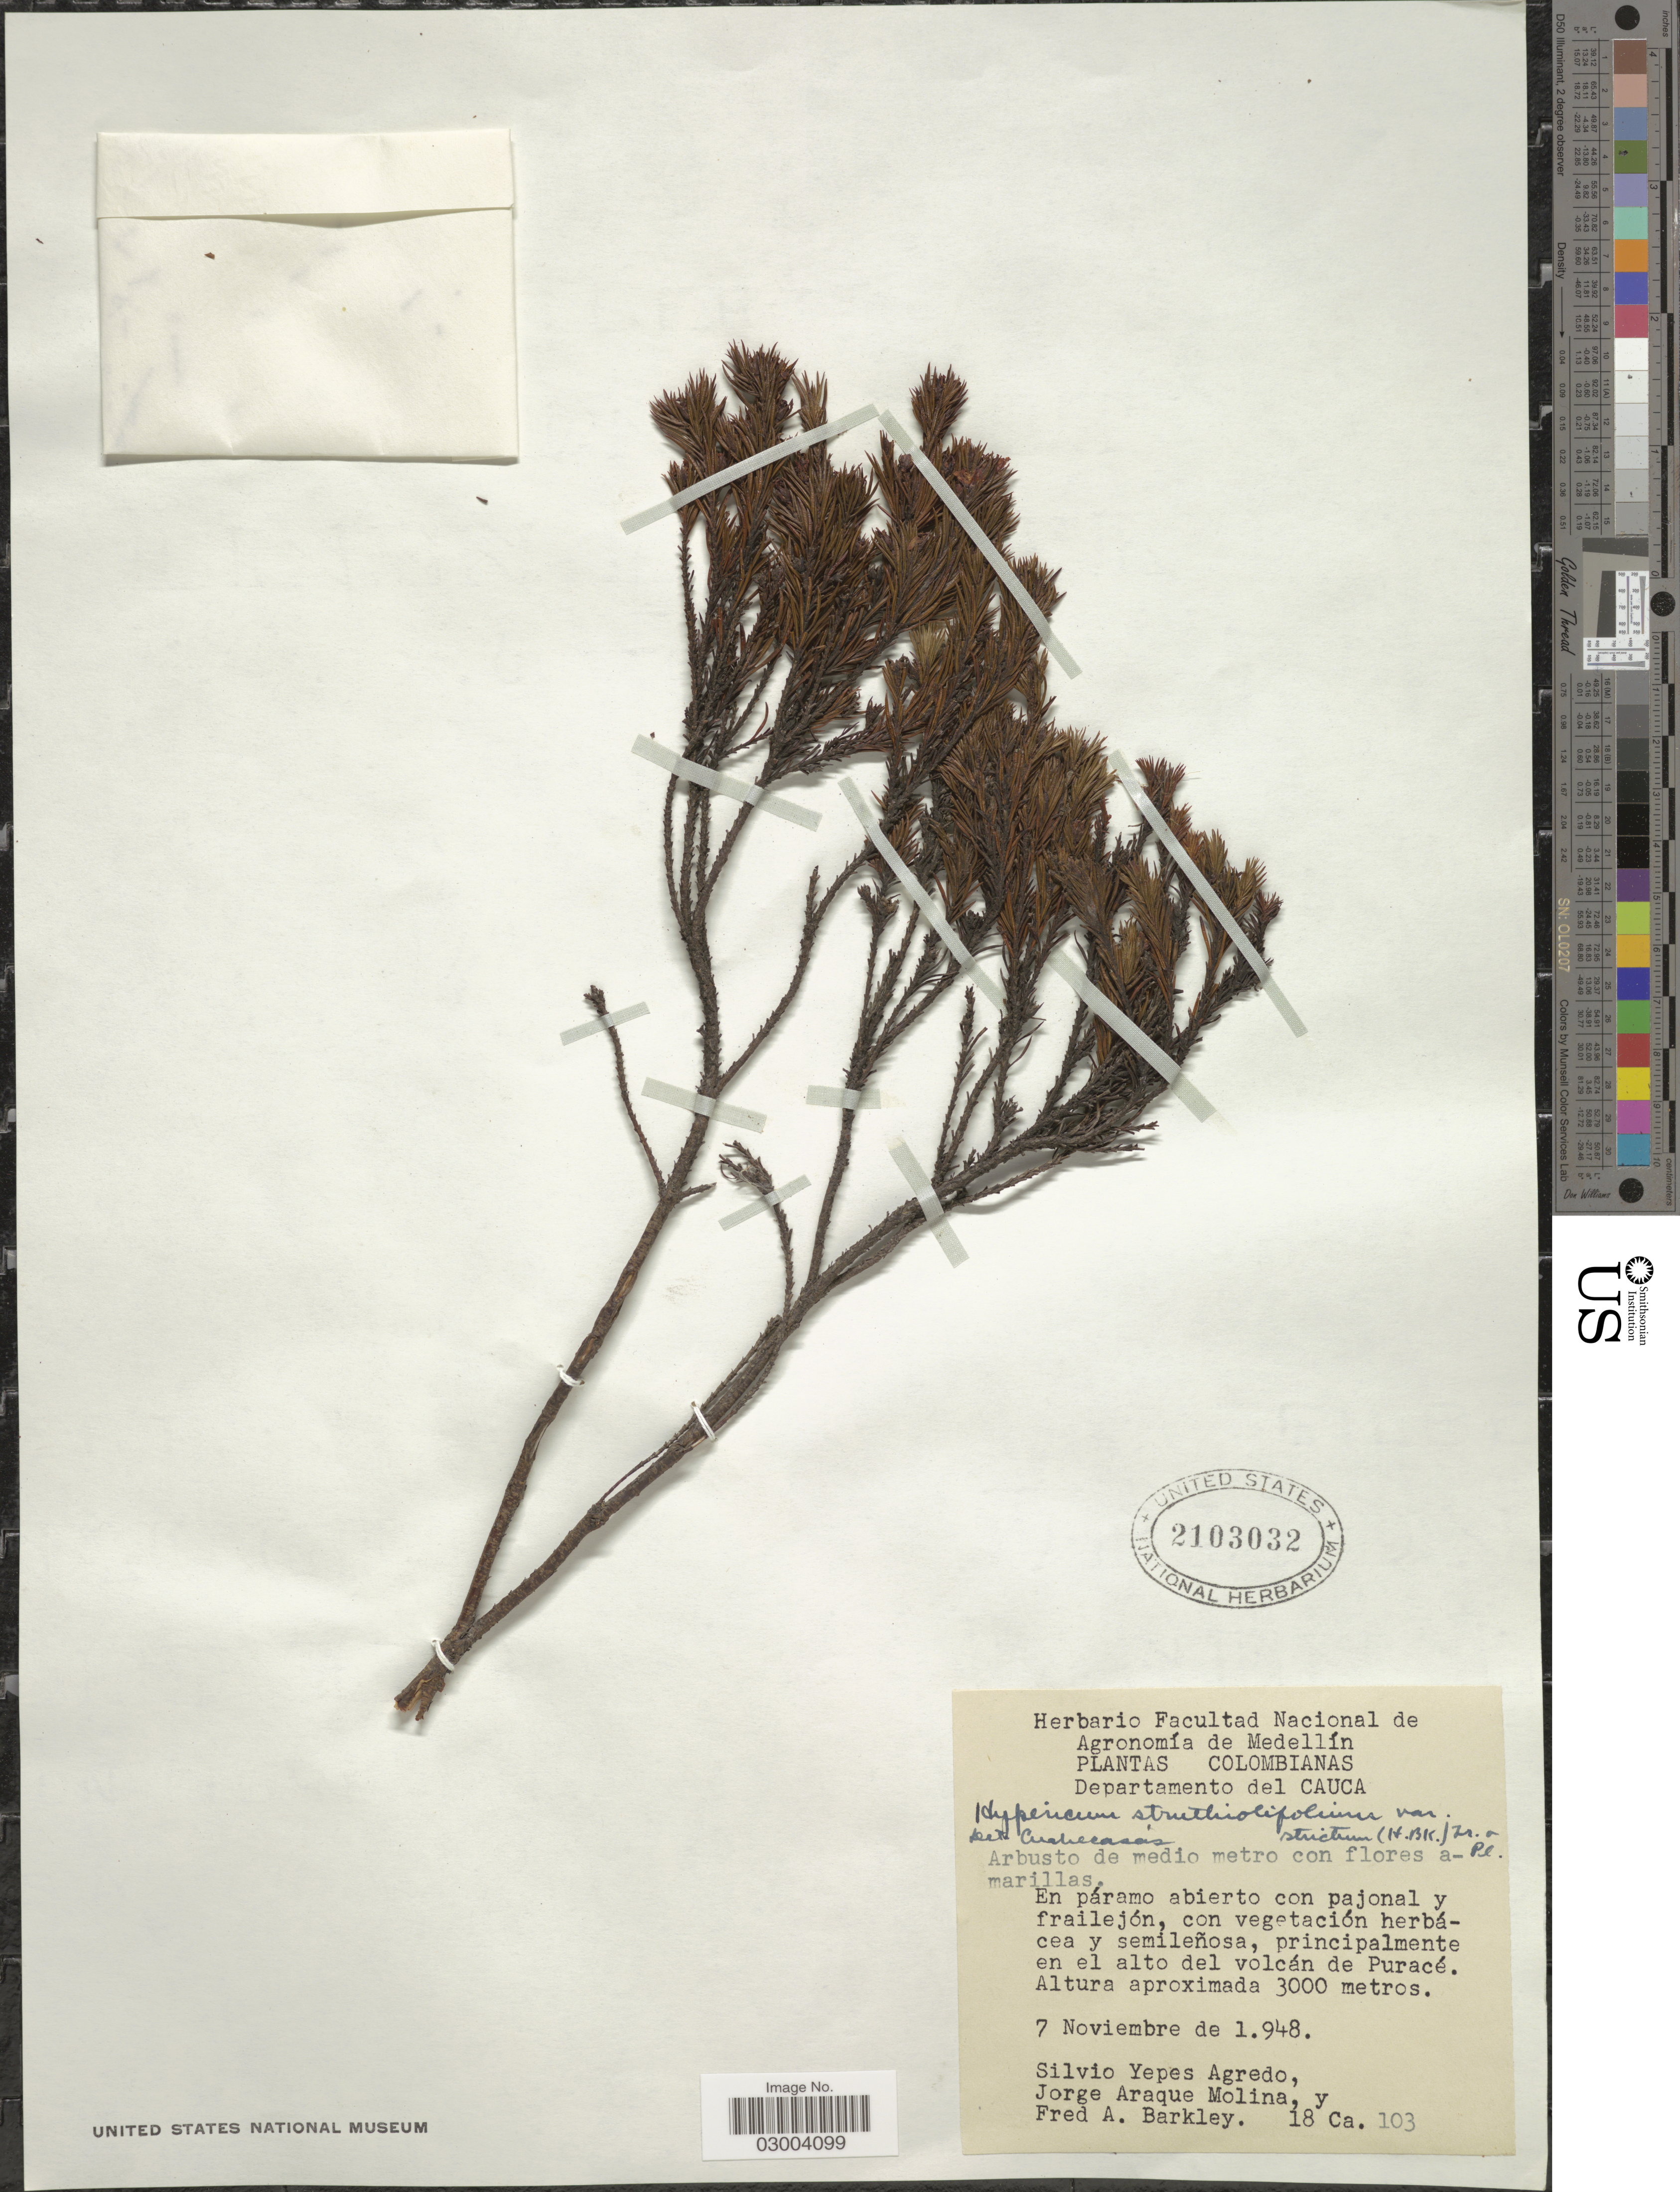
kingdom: Plantae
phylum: Tracheophyta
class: Magnoliopsida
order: Malpighiales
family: Hypericaceae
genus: Hypericum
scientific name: Hypericum pseudobrathys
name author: Turcz.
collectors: S. Yepes-Agredo, J. A. Molina & F. A. Barkley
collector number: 18Ca.103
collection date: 1948-11-07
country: Colombia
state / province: Cauca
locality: principalmente en el alto del volcán de Puracé.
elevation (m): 3000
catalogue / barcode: US 2103032